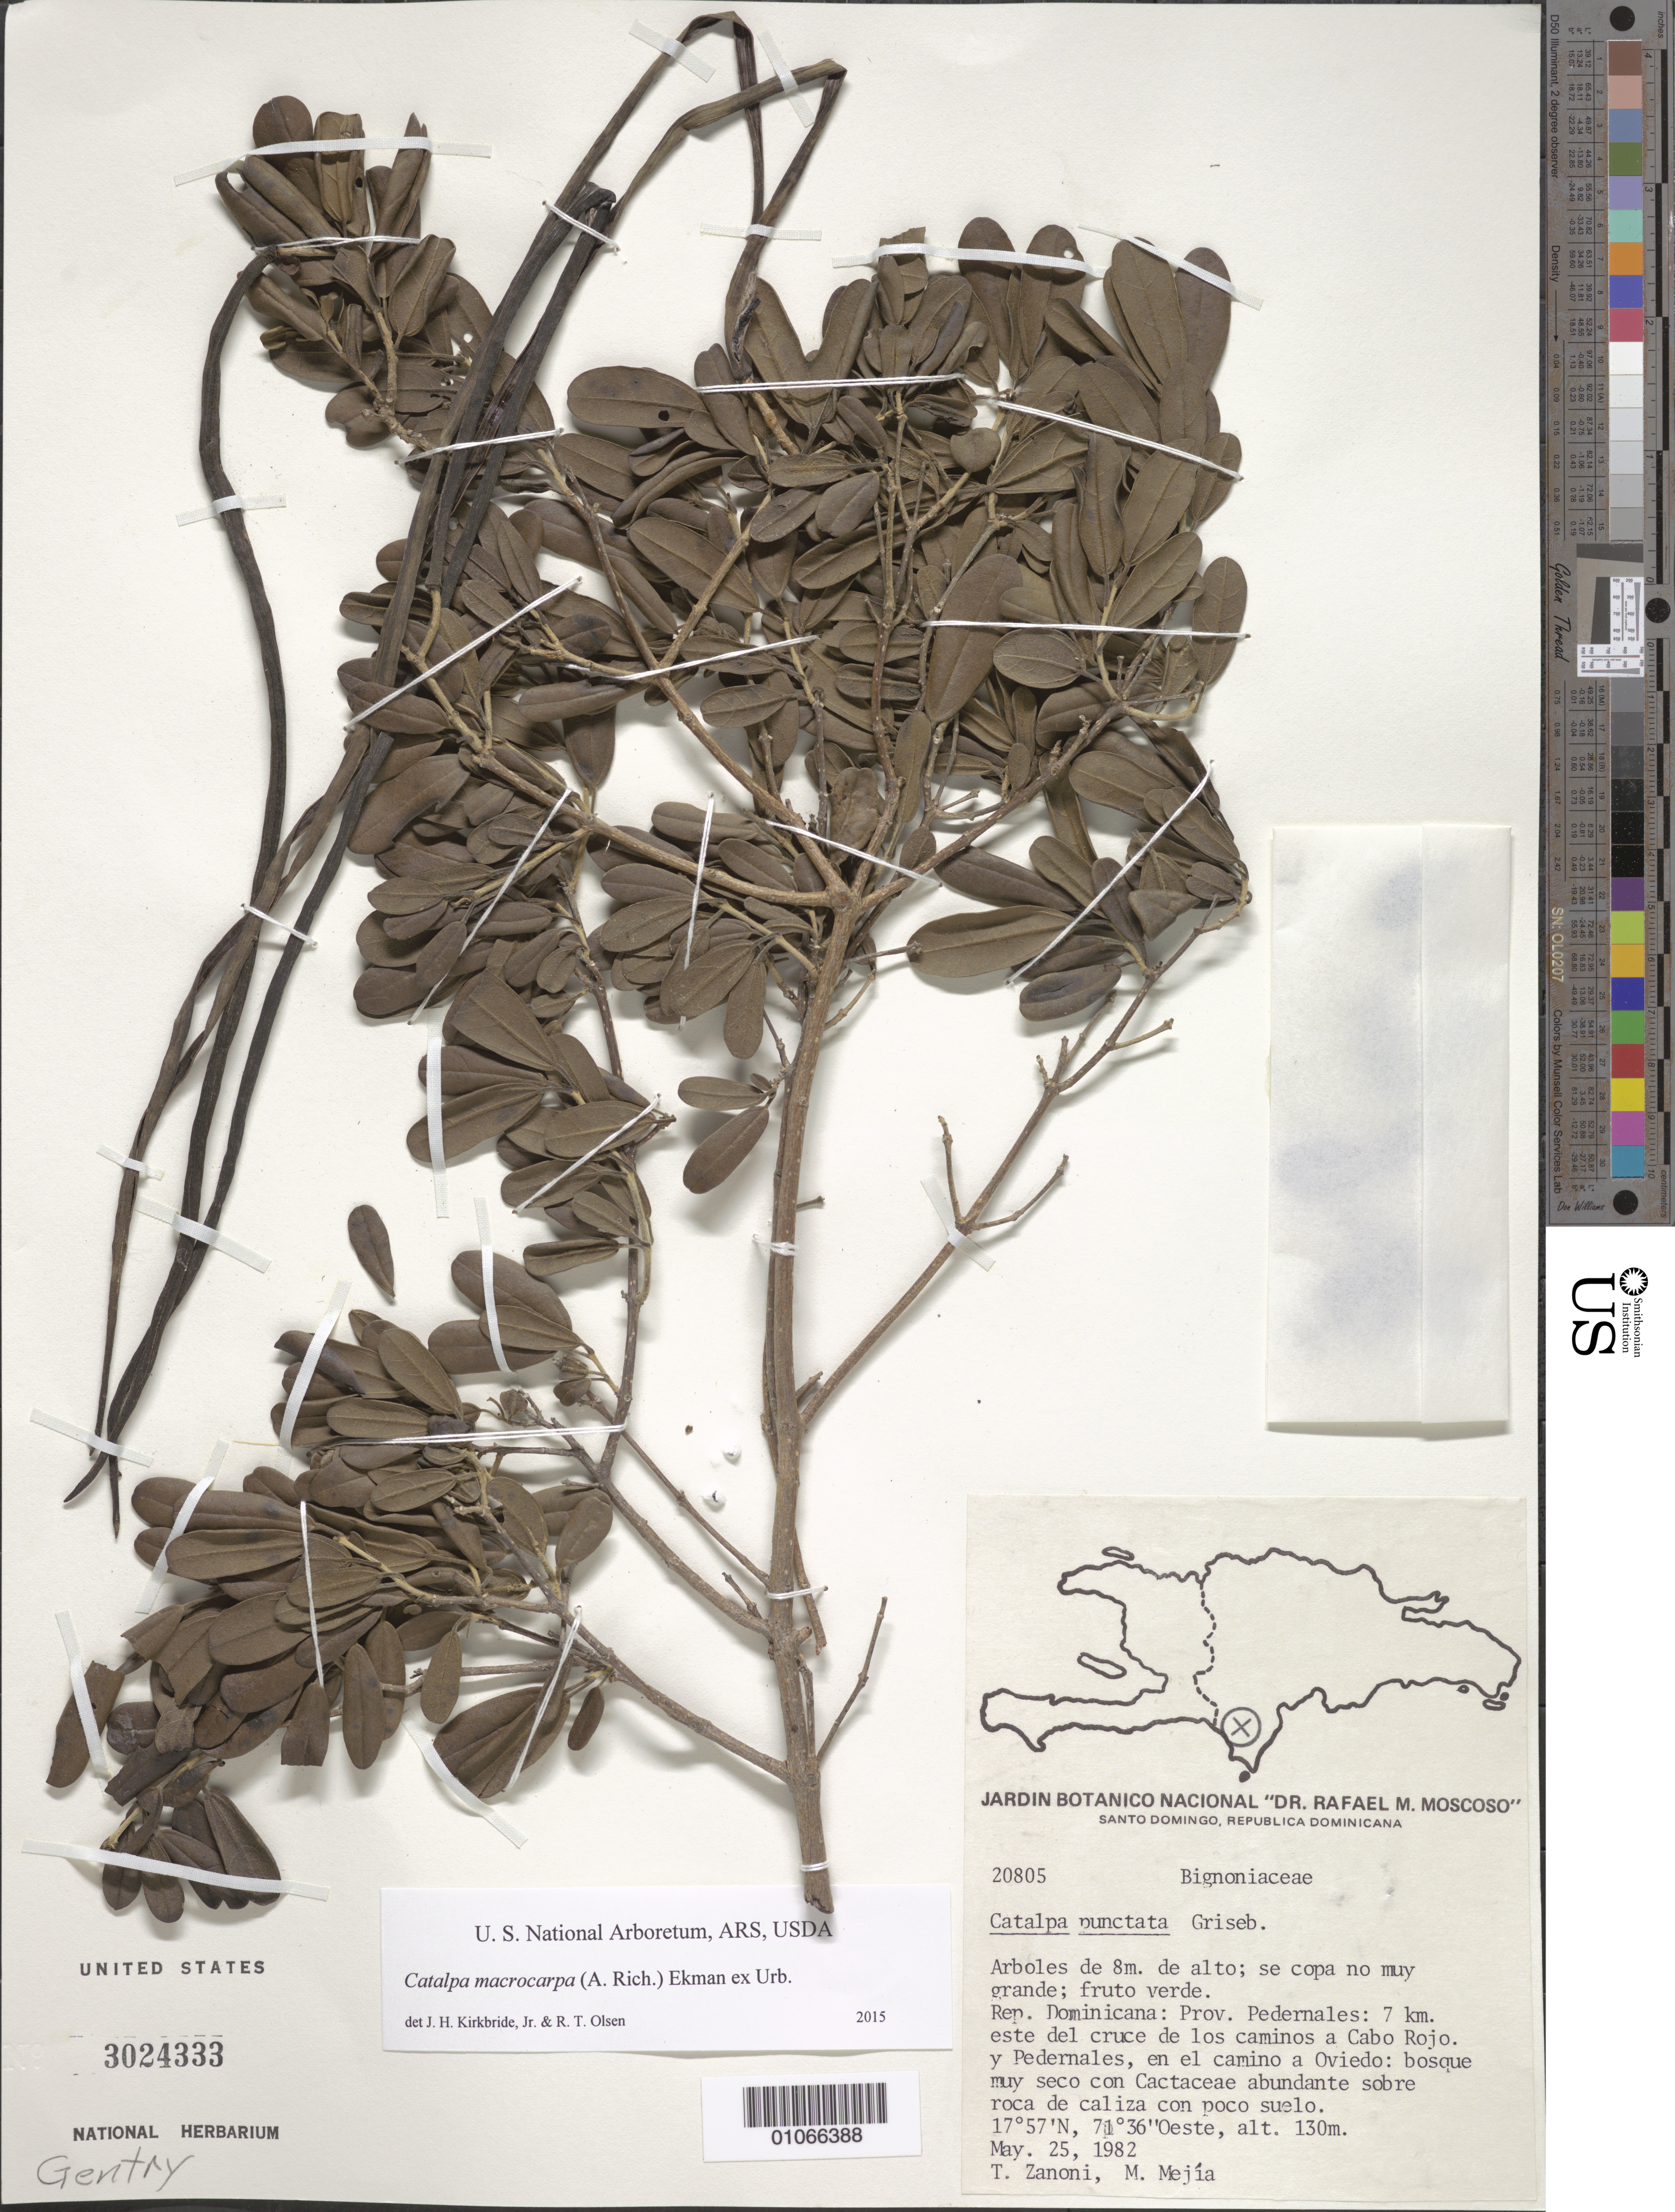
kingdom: Plantae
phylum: Tracheophyta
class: Magnoliopsida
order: Lamiales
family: Bignoniaceae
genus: Catalpa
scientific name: Catalpa punctata Griseb., nom. illeg.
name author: Griseb.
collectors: T. A. Zanoni & M. Mejia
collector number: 20805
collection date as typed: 25 May 1982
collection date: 1982-05-25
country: Dominican Republic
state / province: Pedernales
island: Hispaniola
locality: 7 km. east of the crossroads at Cabo Rojo and Pedernales, on the road to Oviedo. Very dry forest with abundant Cactaceae on limestone soil.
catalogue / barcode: US 3024333